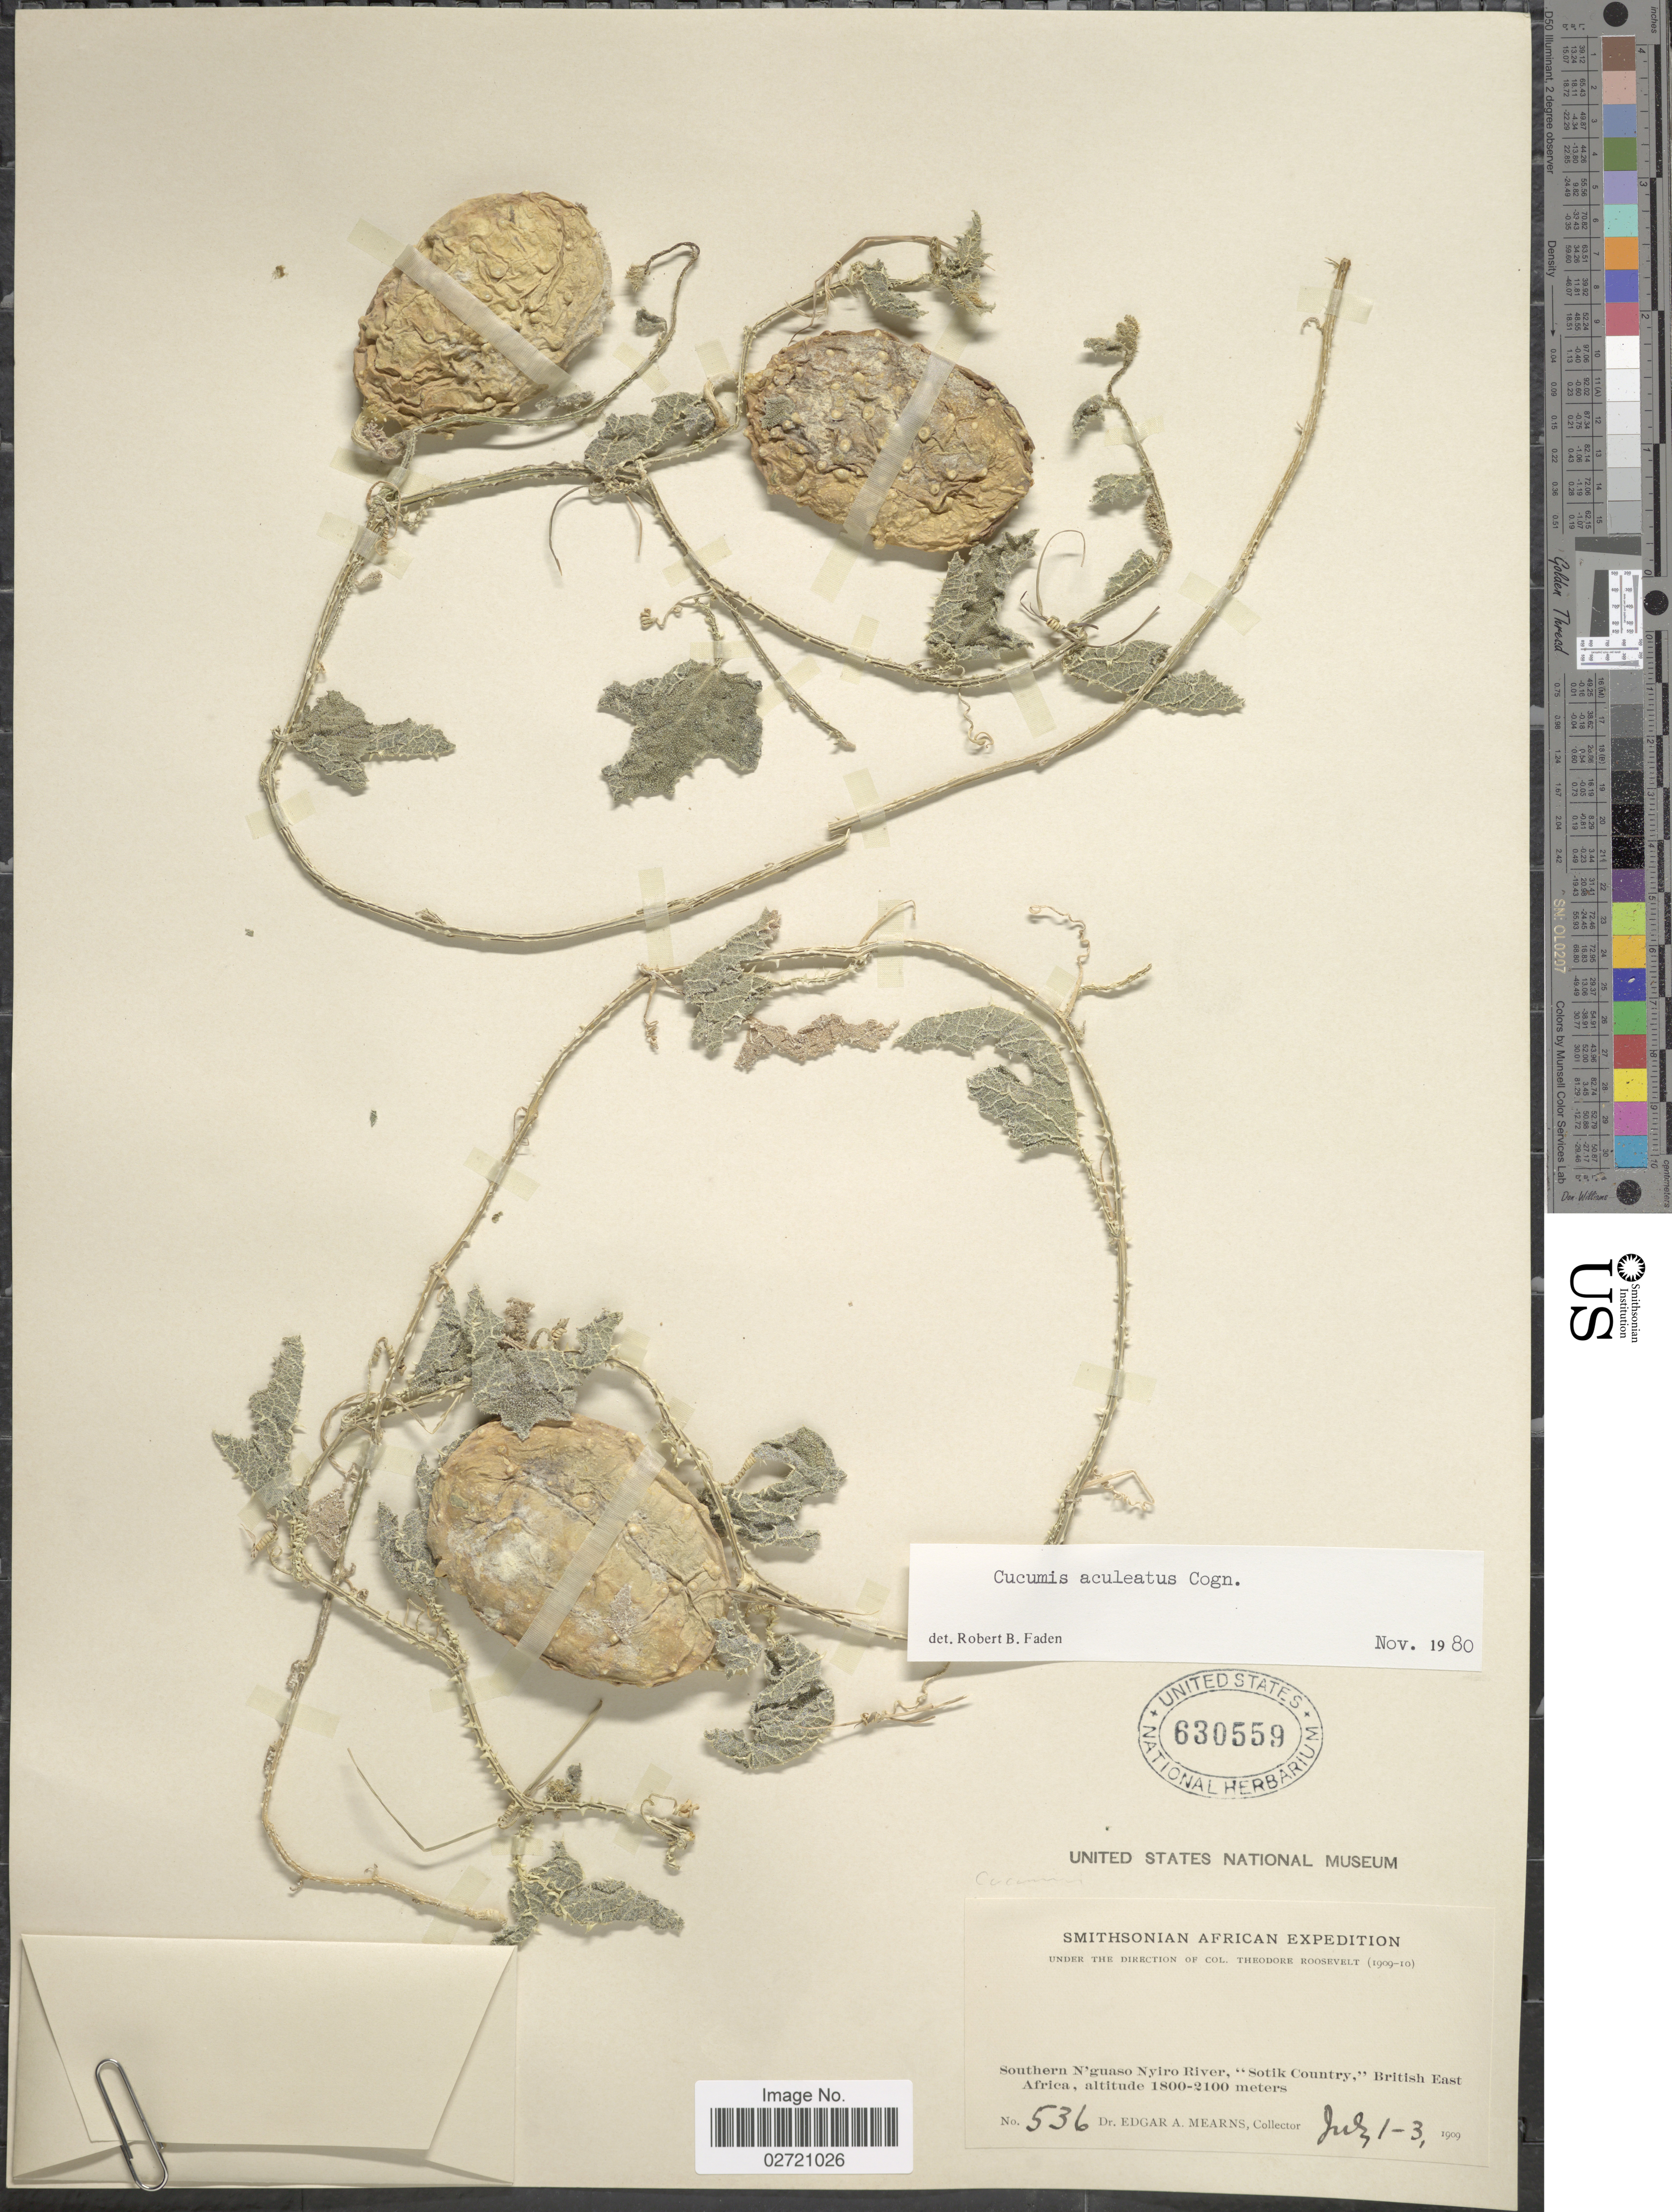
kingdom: Plantae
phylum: Tracheophyta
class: Magnoliopsida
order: Cucurbitales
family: Cucurbitaceae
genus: Cucumis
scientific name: Cucumis aculeatus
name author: Cogn.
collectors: E. A. Mearns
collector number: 536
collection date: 1909-07-01/1909-07-03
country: Kenya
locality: Southern N'guaso Nyiro River, "Sotik Country"British East Africa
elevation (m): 1800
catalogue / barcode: US 630559